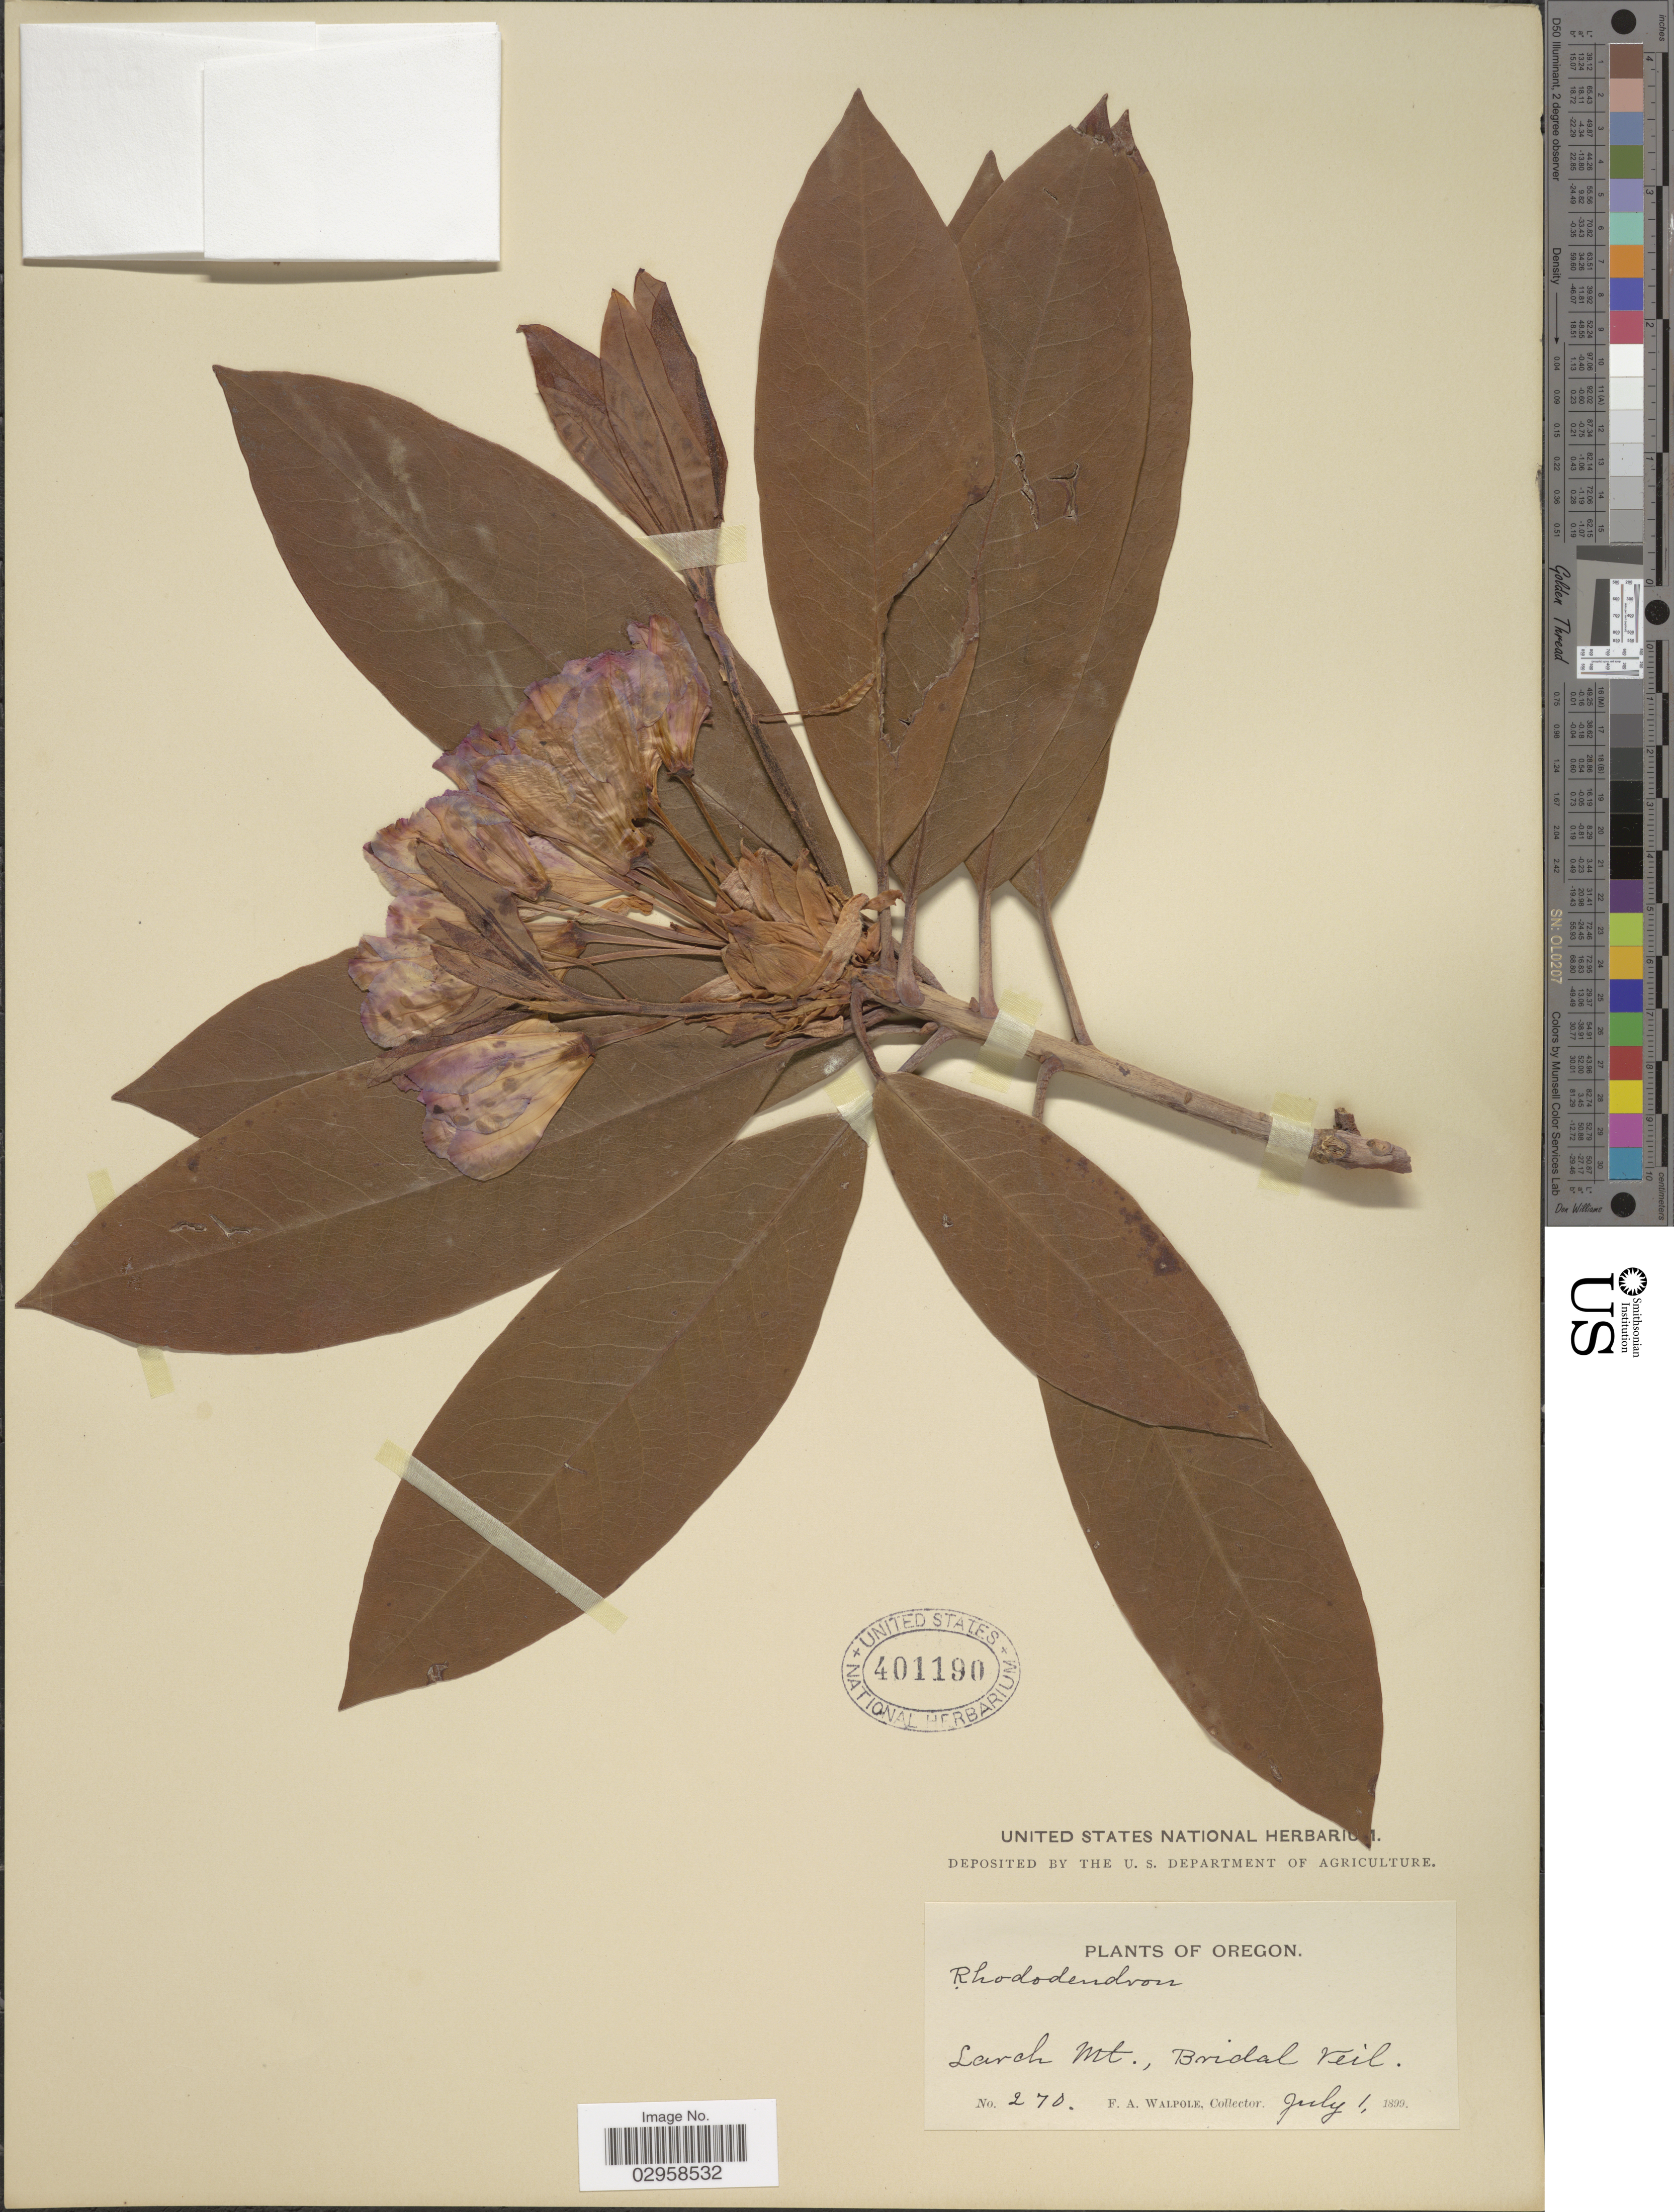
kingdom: Plantae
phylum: Tracheophyta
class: Magnoliopsida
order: Ericales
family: Ericaceae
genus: Rhododendron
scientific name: Rhododendron macrophyllum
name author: D. Don ex G. Don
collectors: F. Walpole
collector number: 270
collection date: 1899-07-01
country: United States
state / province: Oregon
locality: Larch Mt., Bridal Veil.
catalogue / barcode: US 401190